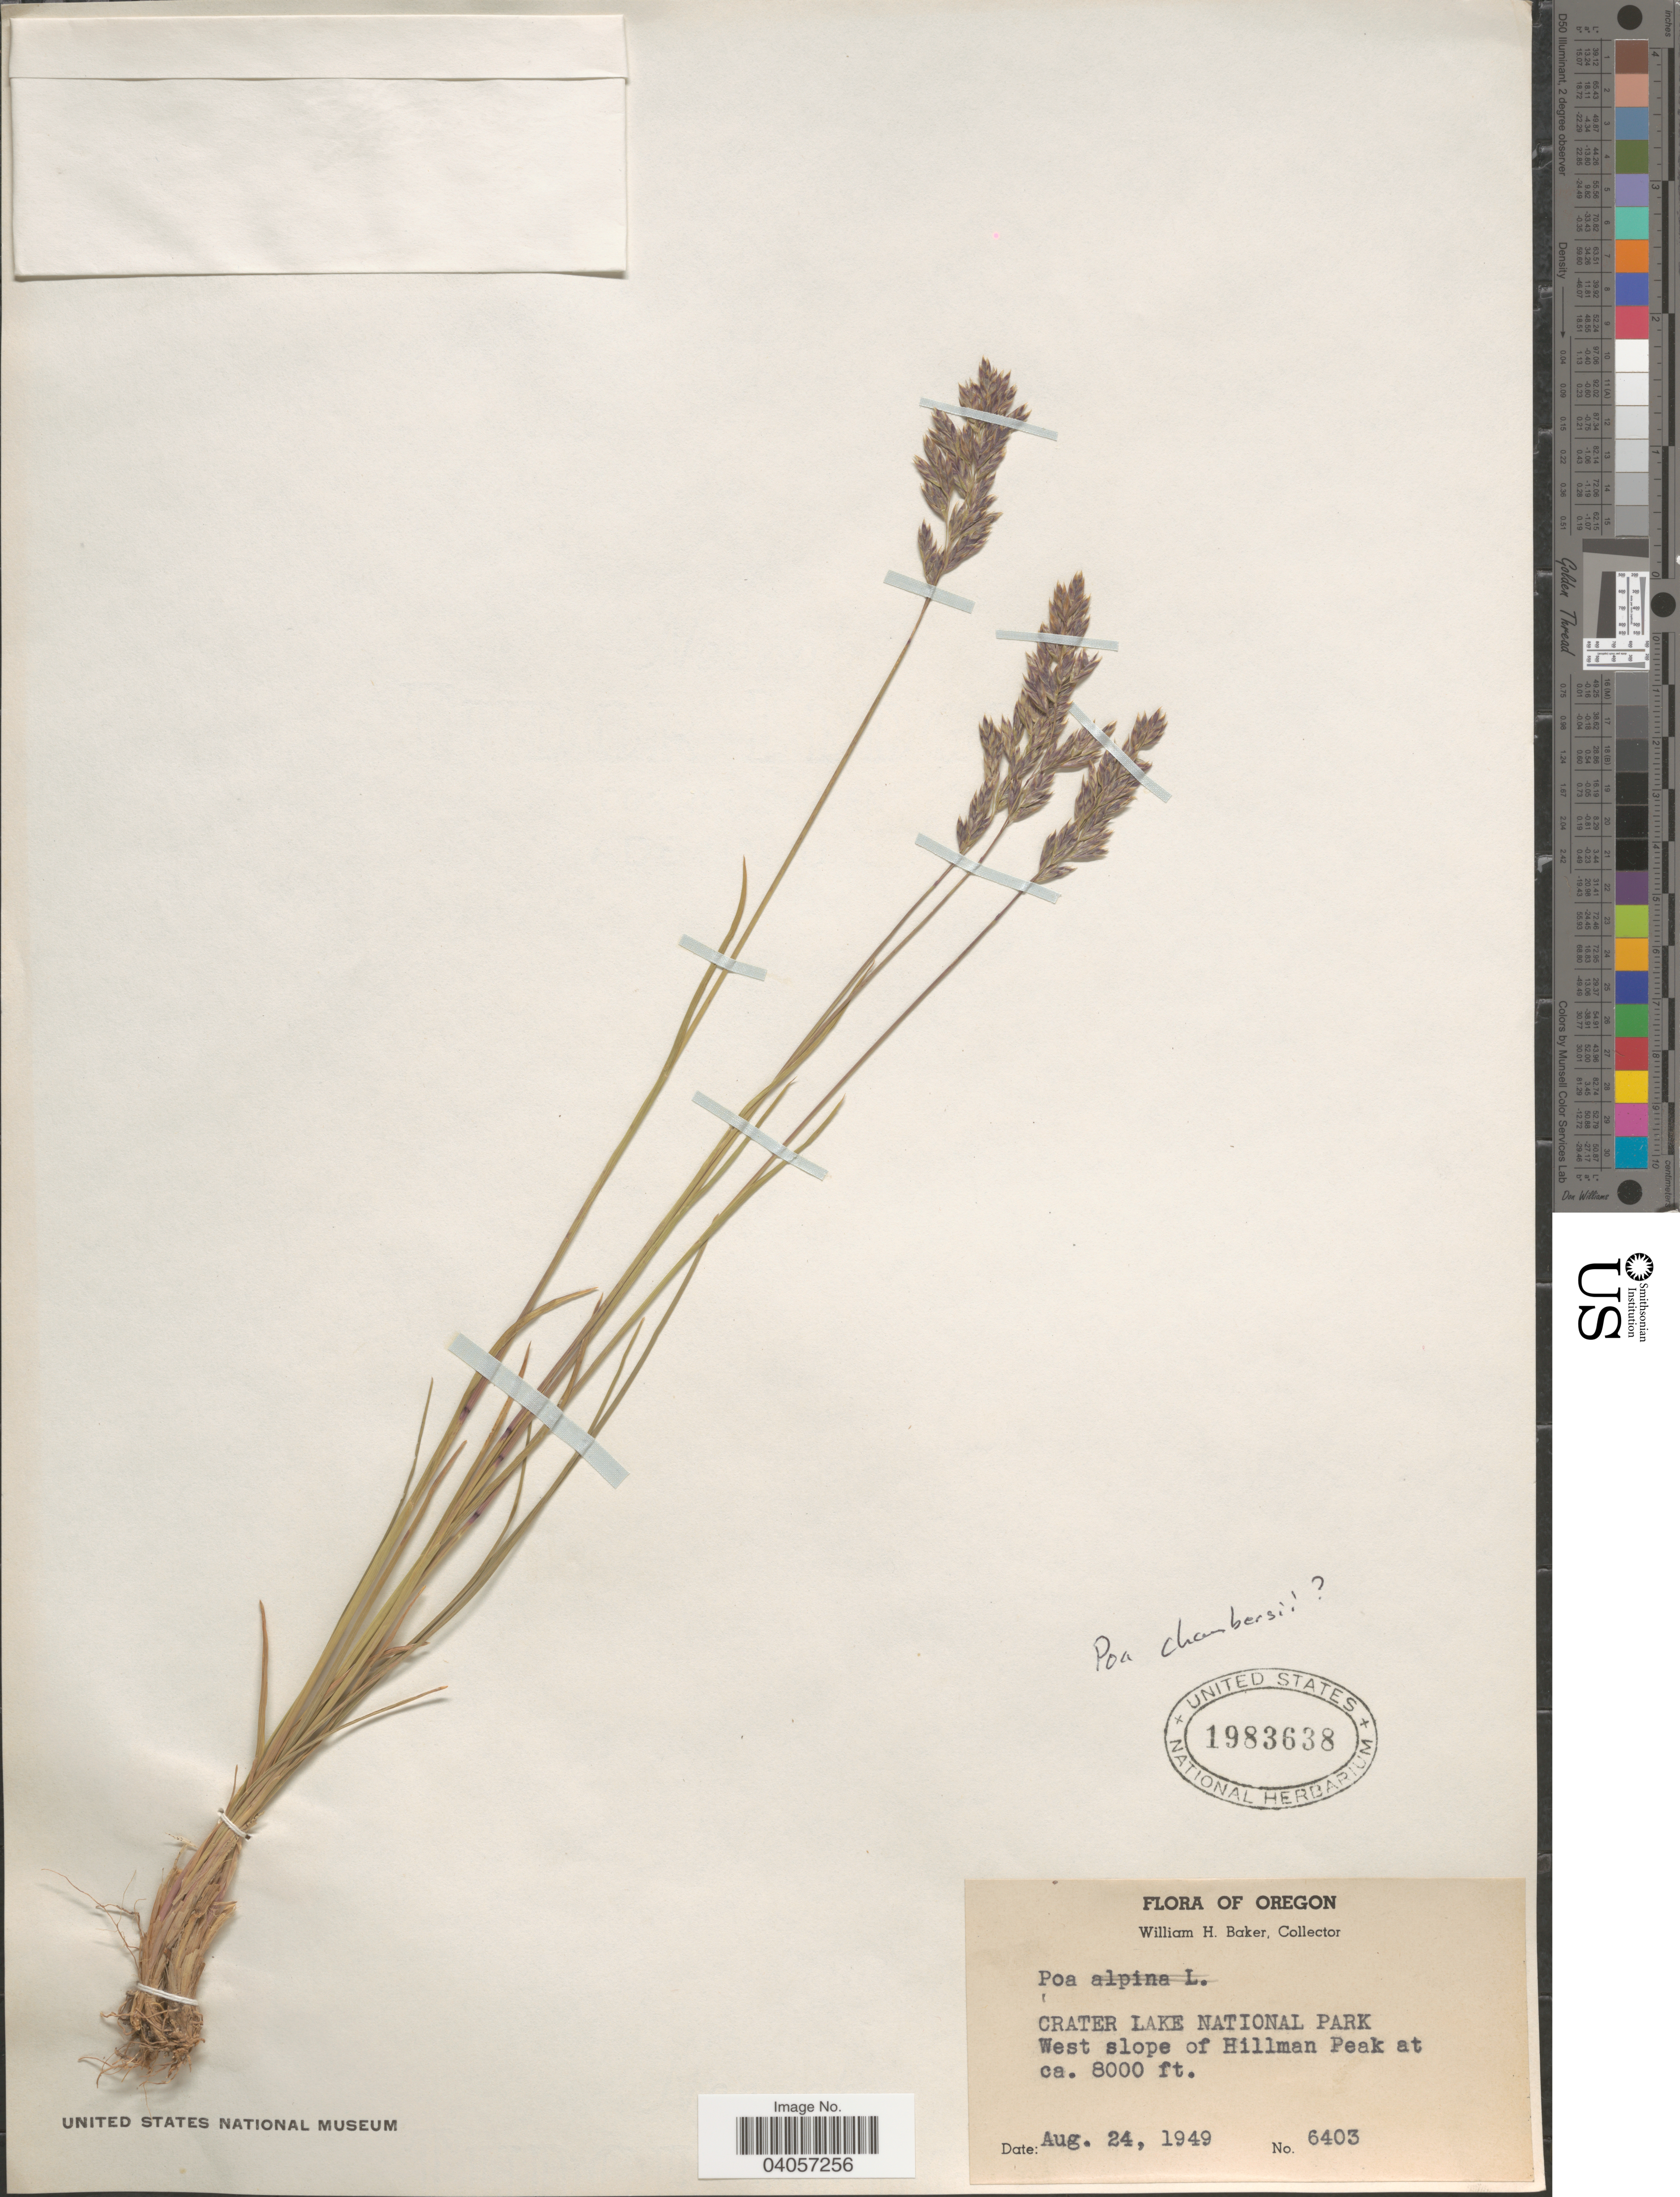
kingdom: Plantae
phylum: Tracheophyta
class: Liliopsida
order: Poales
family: Poaceae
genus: Poa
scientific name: Poa cusickii subsp. purpurascens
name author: (Vasey) Soreng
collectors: W. H. Baker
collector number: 6403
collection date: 1949-08-24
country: United States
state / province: Oregon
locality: Crater Lake National Park. West slope of Hillman Peak.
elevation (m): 2438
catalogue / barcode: US 1983638